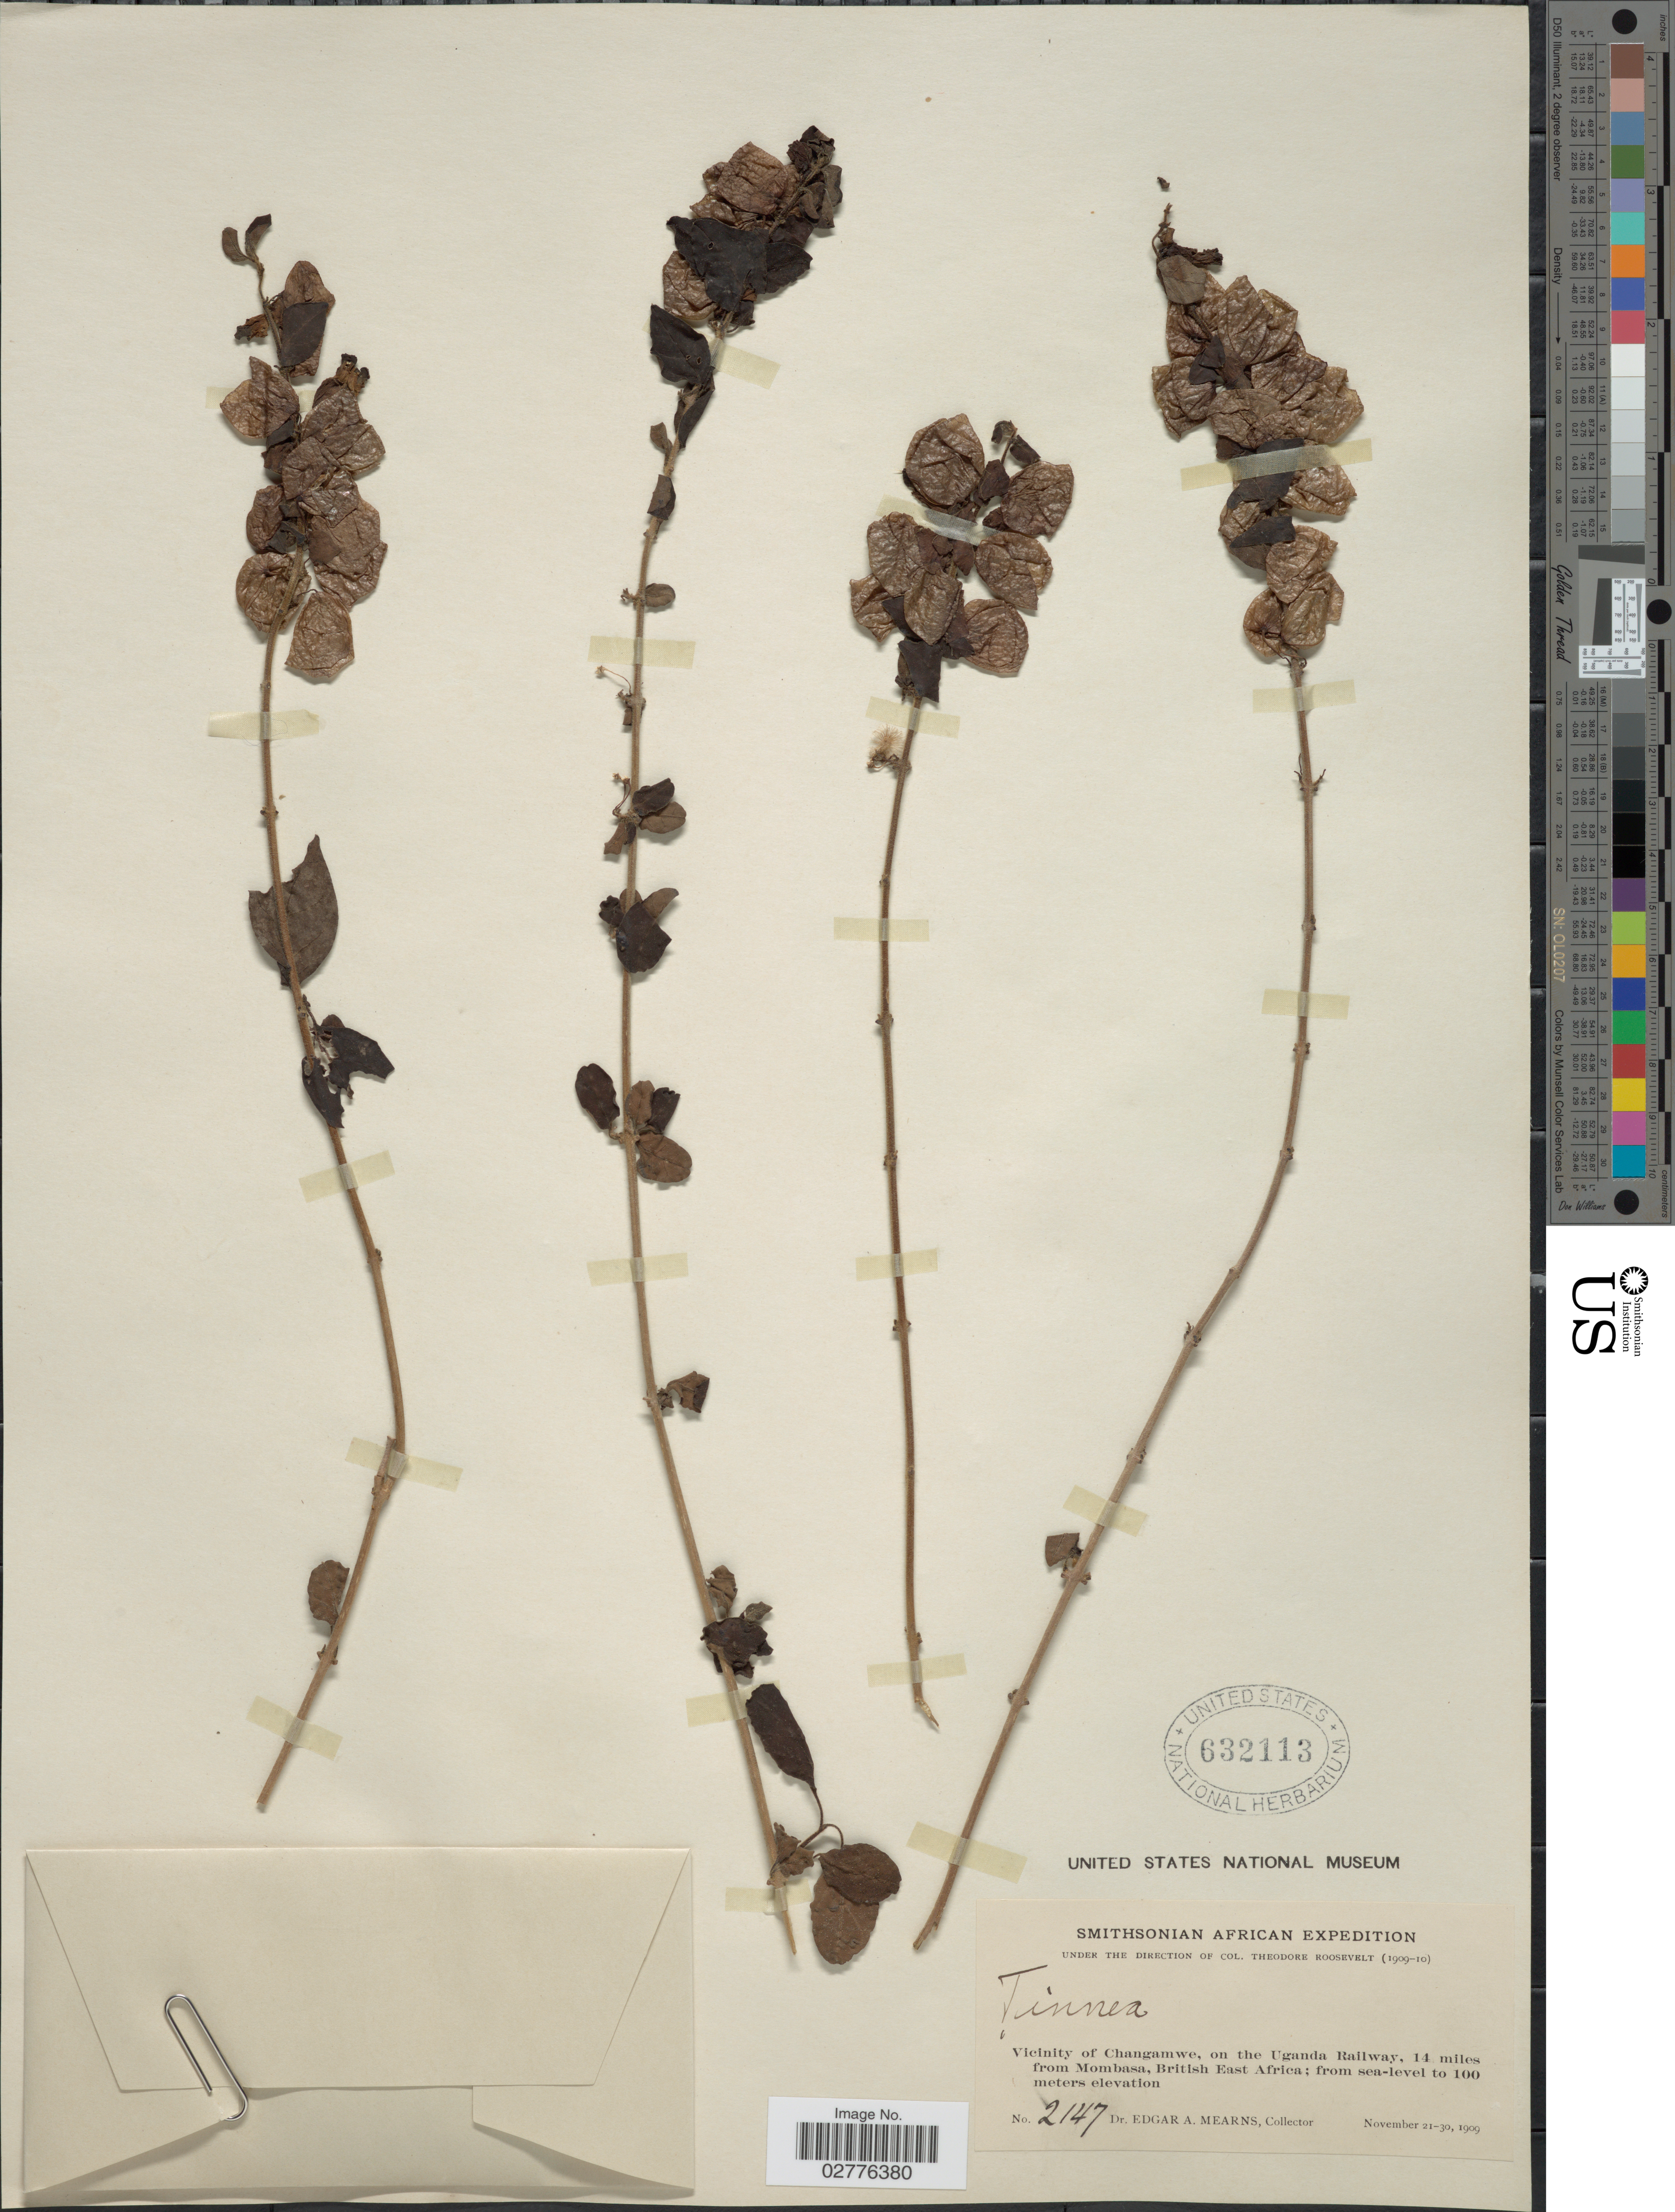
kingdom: Plantae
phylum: Tracheophyta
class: Magnoliopsida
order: Lamiales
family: Lamiaceae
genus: Tinnea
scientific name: Tinnea sp.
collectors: E. A. Mearns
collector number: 2147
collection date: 1909-11-21/1909-11-30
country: Uganda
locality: Vicinity of Changamwe, on the Uganda Railway, 14 miles from Mombasa, British East Africa.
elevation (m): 100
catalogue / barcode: US 632113